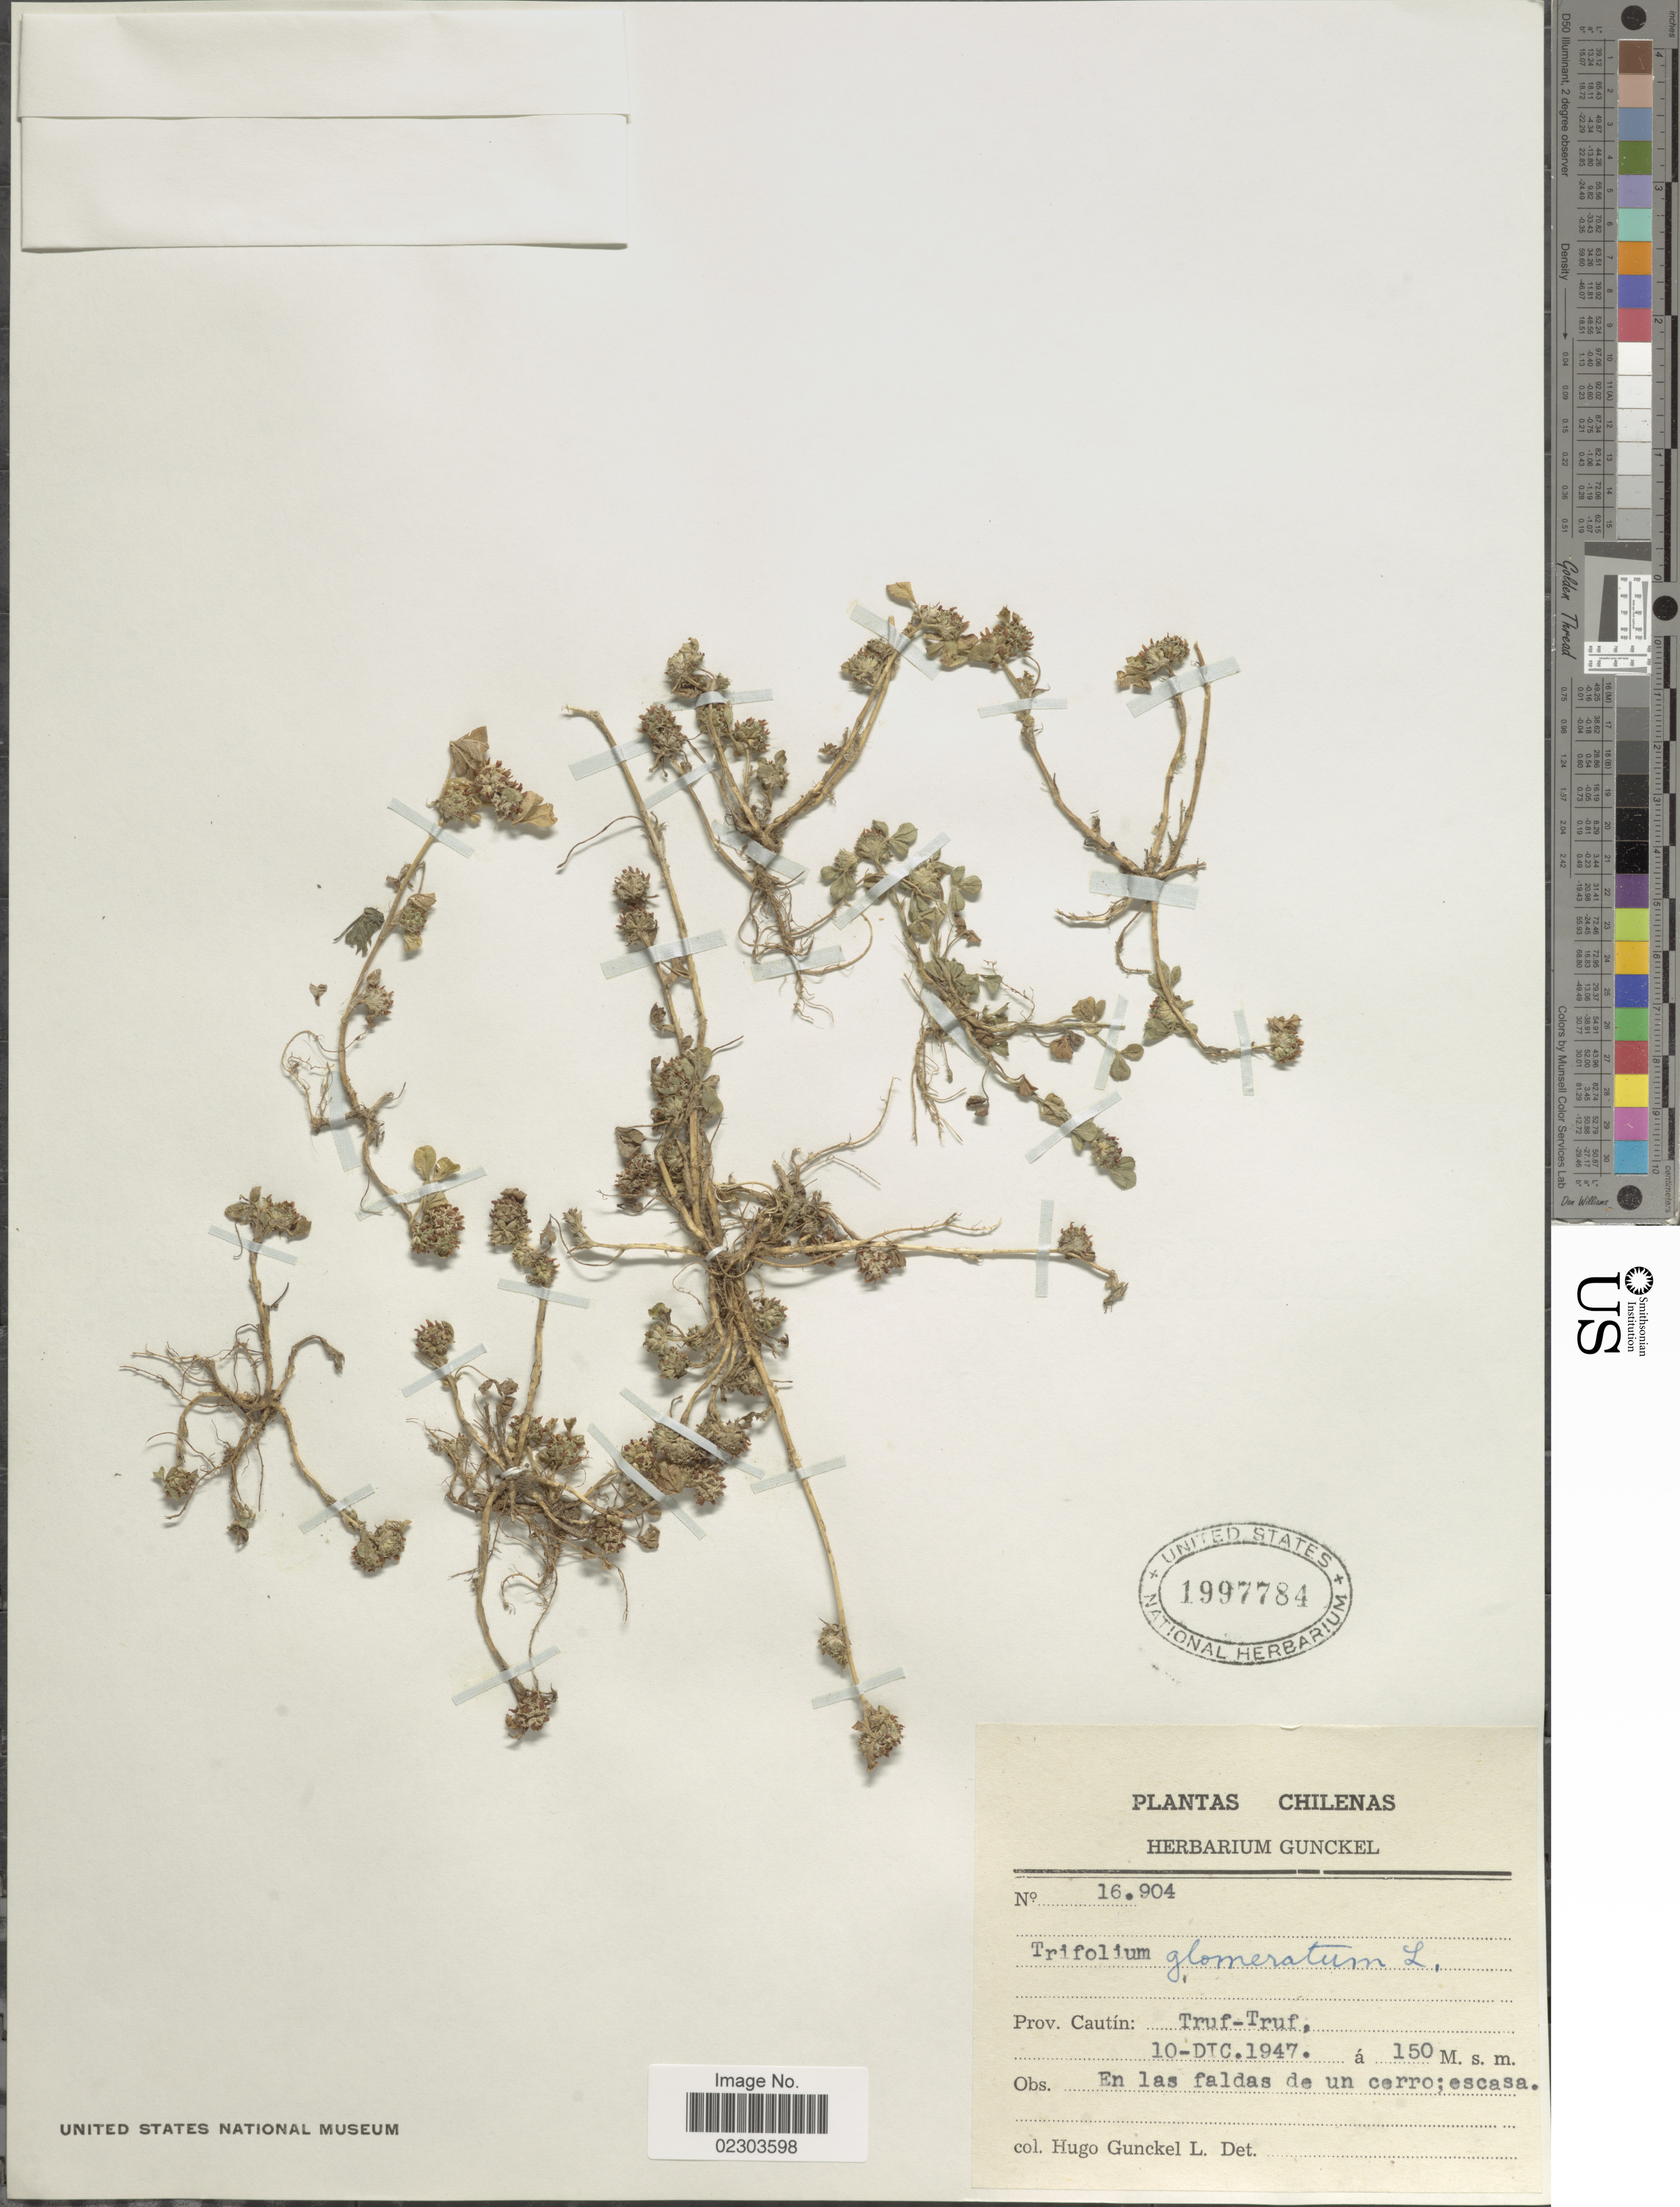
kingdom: Plantae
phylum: Tracheophyta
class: Magnoliopsida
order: Fabales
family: Fabaceae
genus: Trifolium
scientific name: Trifolium glomeratum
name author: L.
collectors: L. Gunckel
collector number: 16904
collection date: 1947-12-10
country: Chile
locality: Prov. Cautín: Truf-Truf, en las faldas de un cerro; escasa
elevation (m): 150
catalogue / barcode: US 1997784